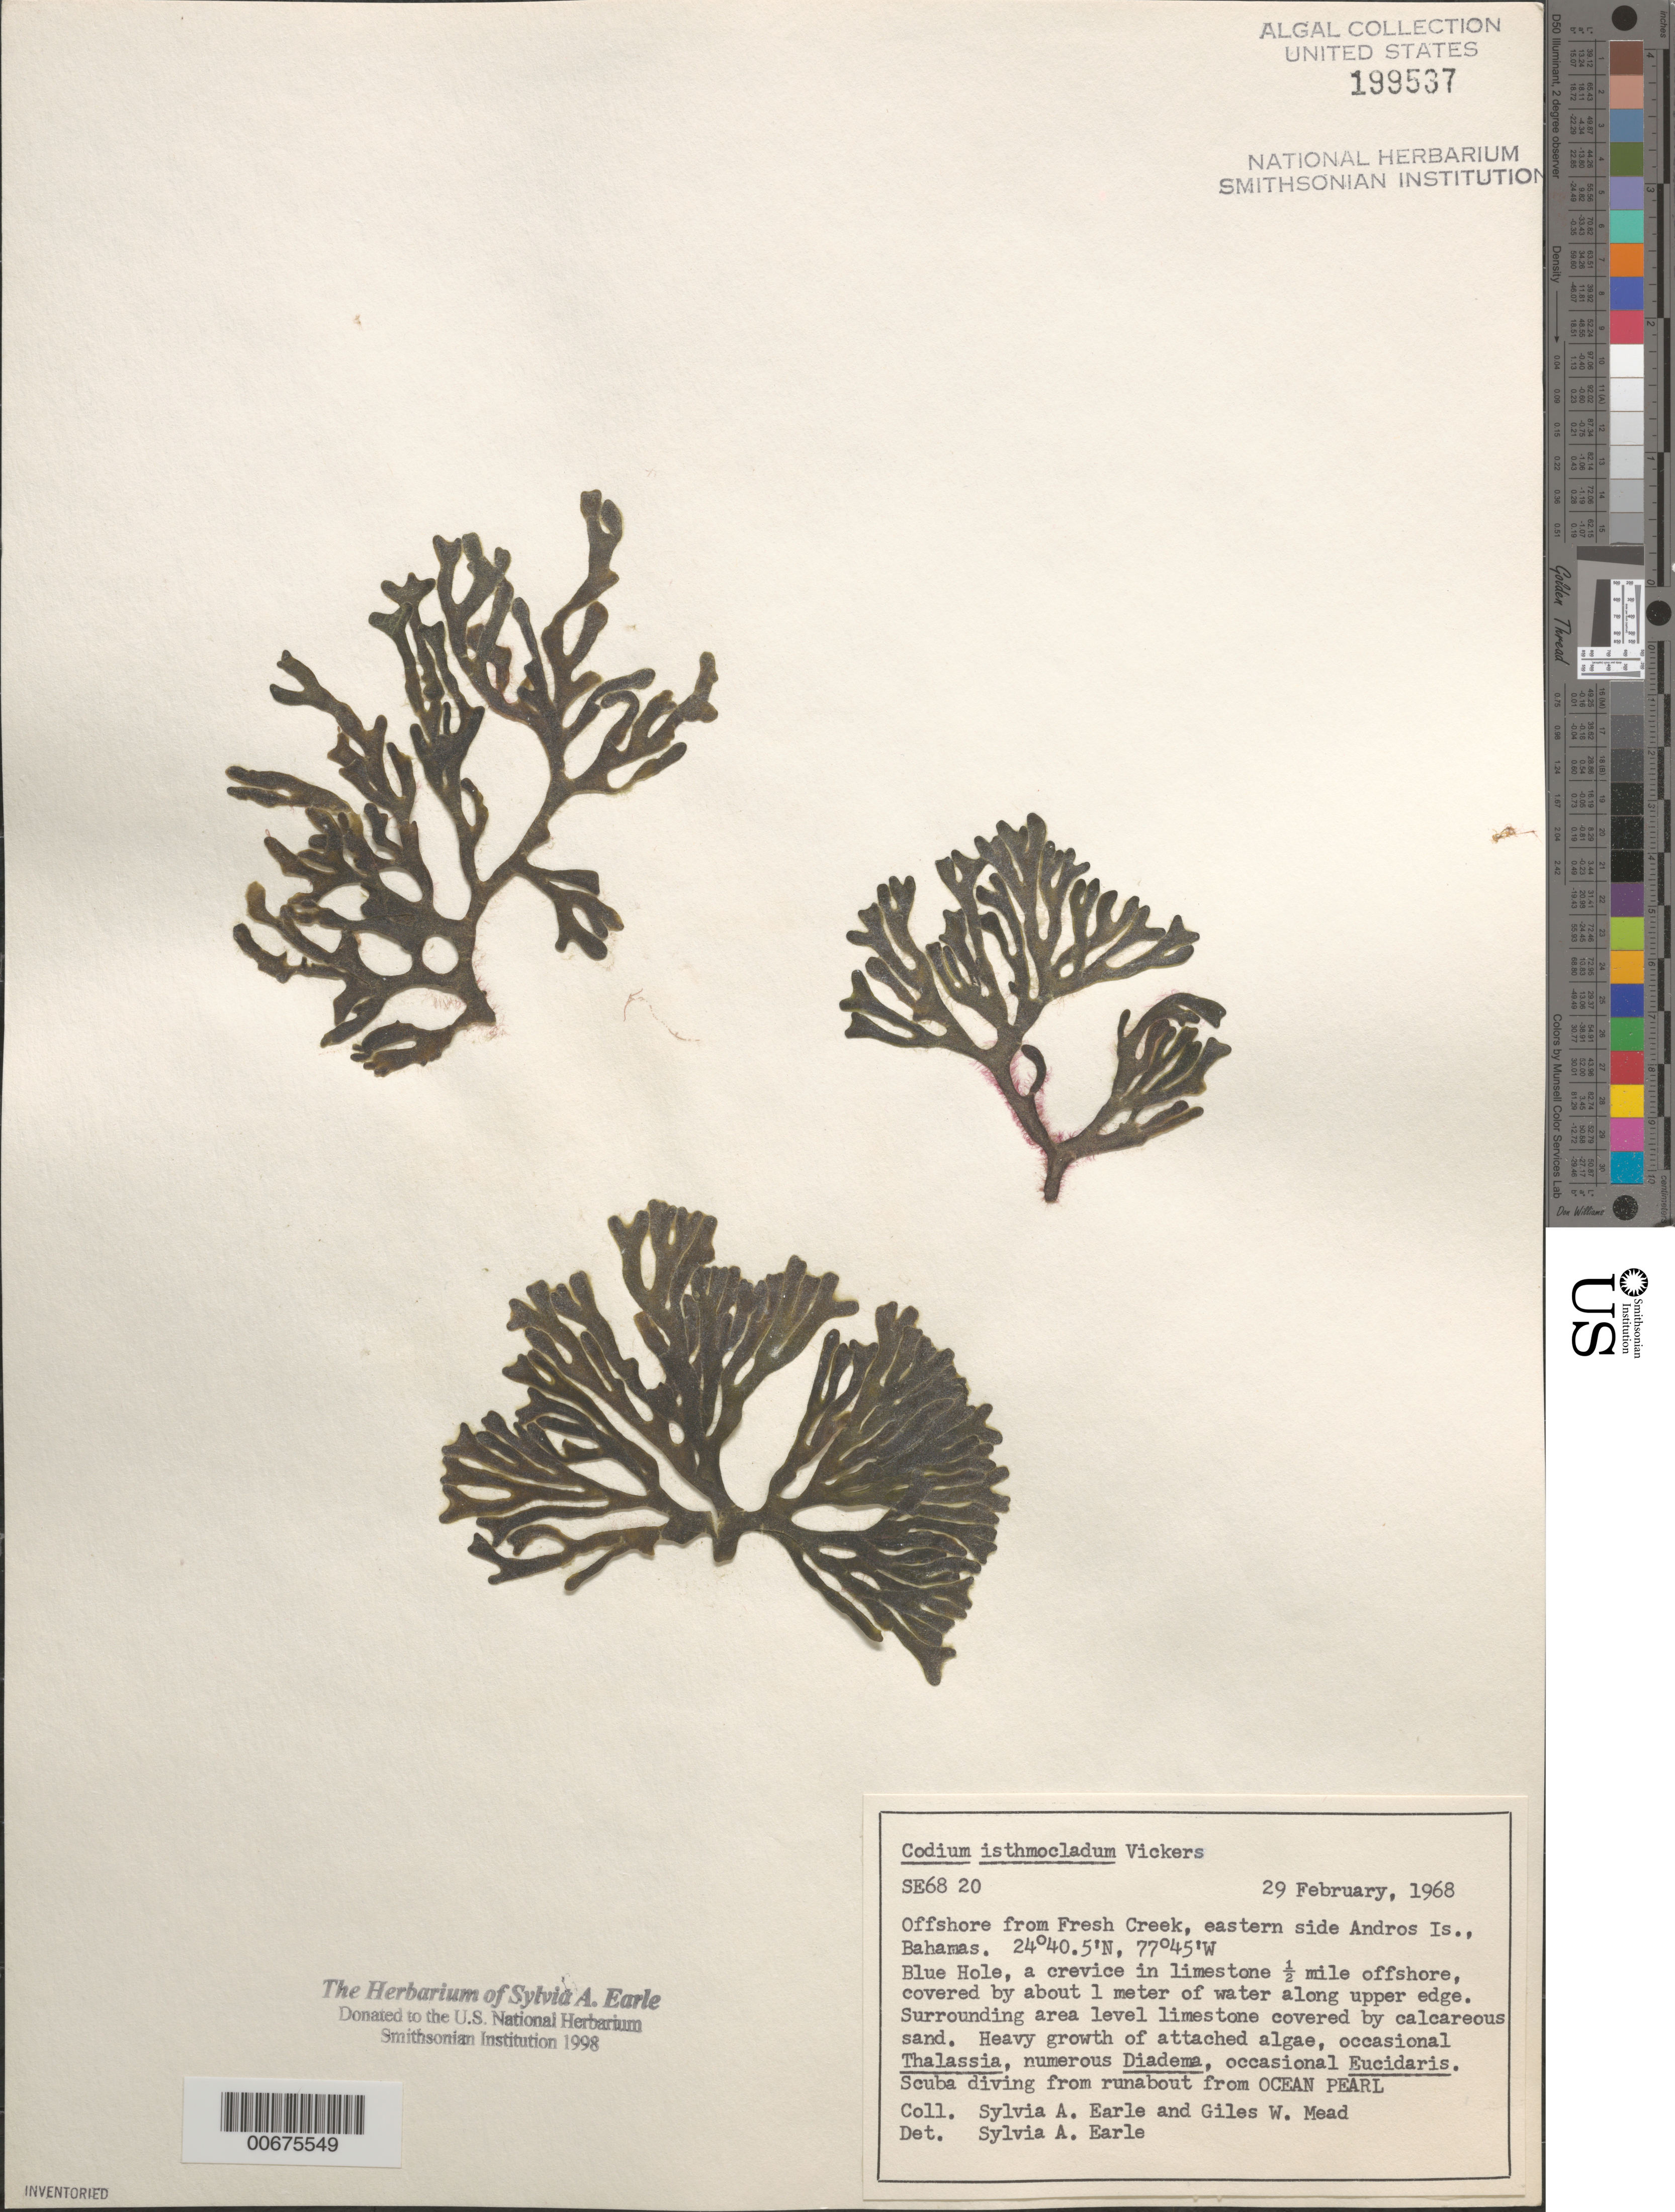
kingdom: Plantae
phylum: Chlorophyta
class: Ulvophyceae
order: Bryopsidales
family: Codiaceae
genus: Codium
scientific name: Codium isthmocladum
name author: Vickers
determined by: Earle, S. A.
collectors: S. A. Earle & G. W. Mead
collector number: SE 6820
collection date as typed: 29 Feb 1968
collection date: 1968-02-29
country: Bahamas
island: Andros Island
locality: Blue Hole, off Fresh Creek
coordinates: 24 40.5' N, 77 45' W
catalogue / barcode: US 199537